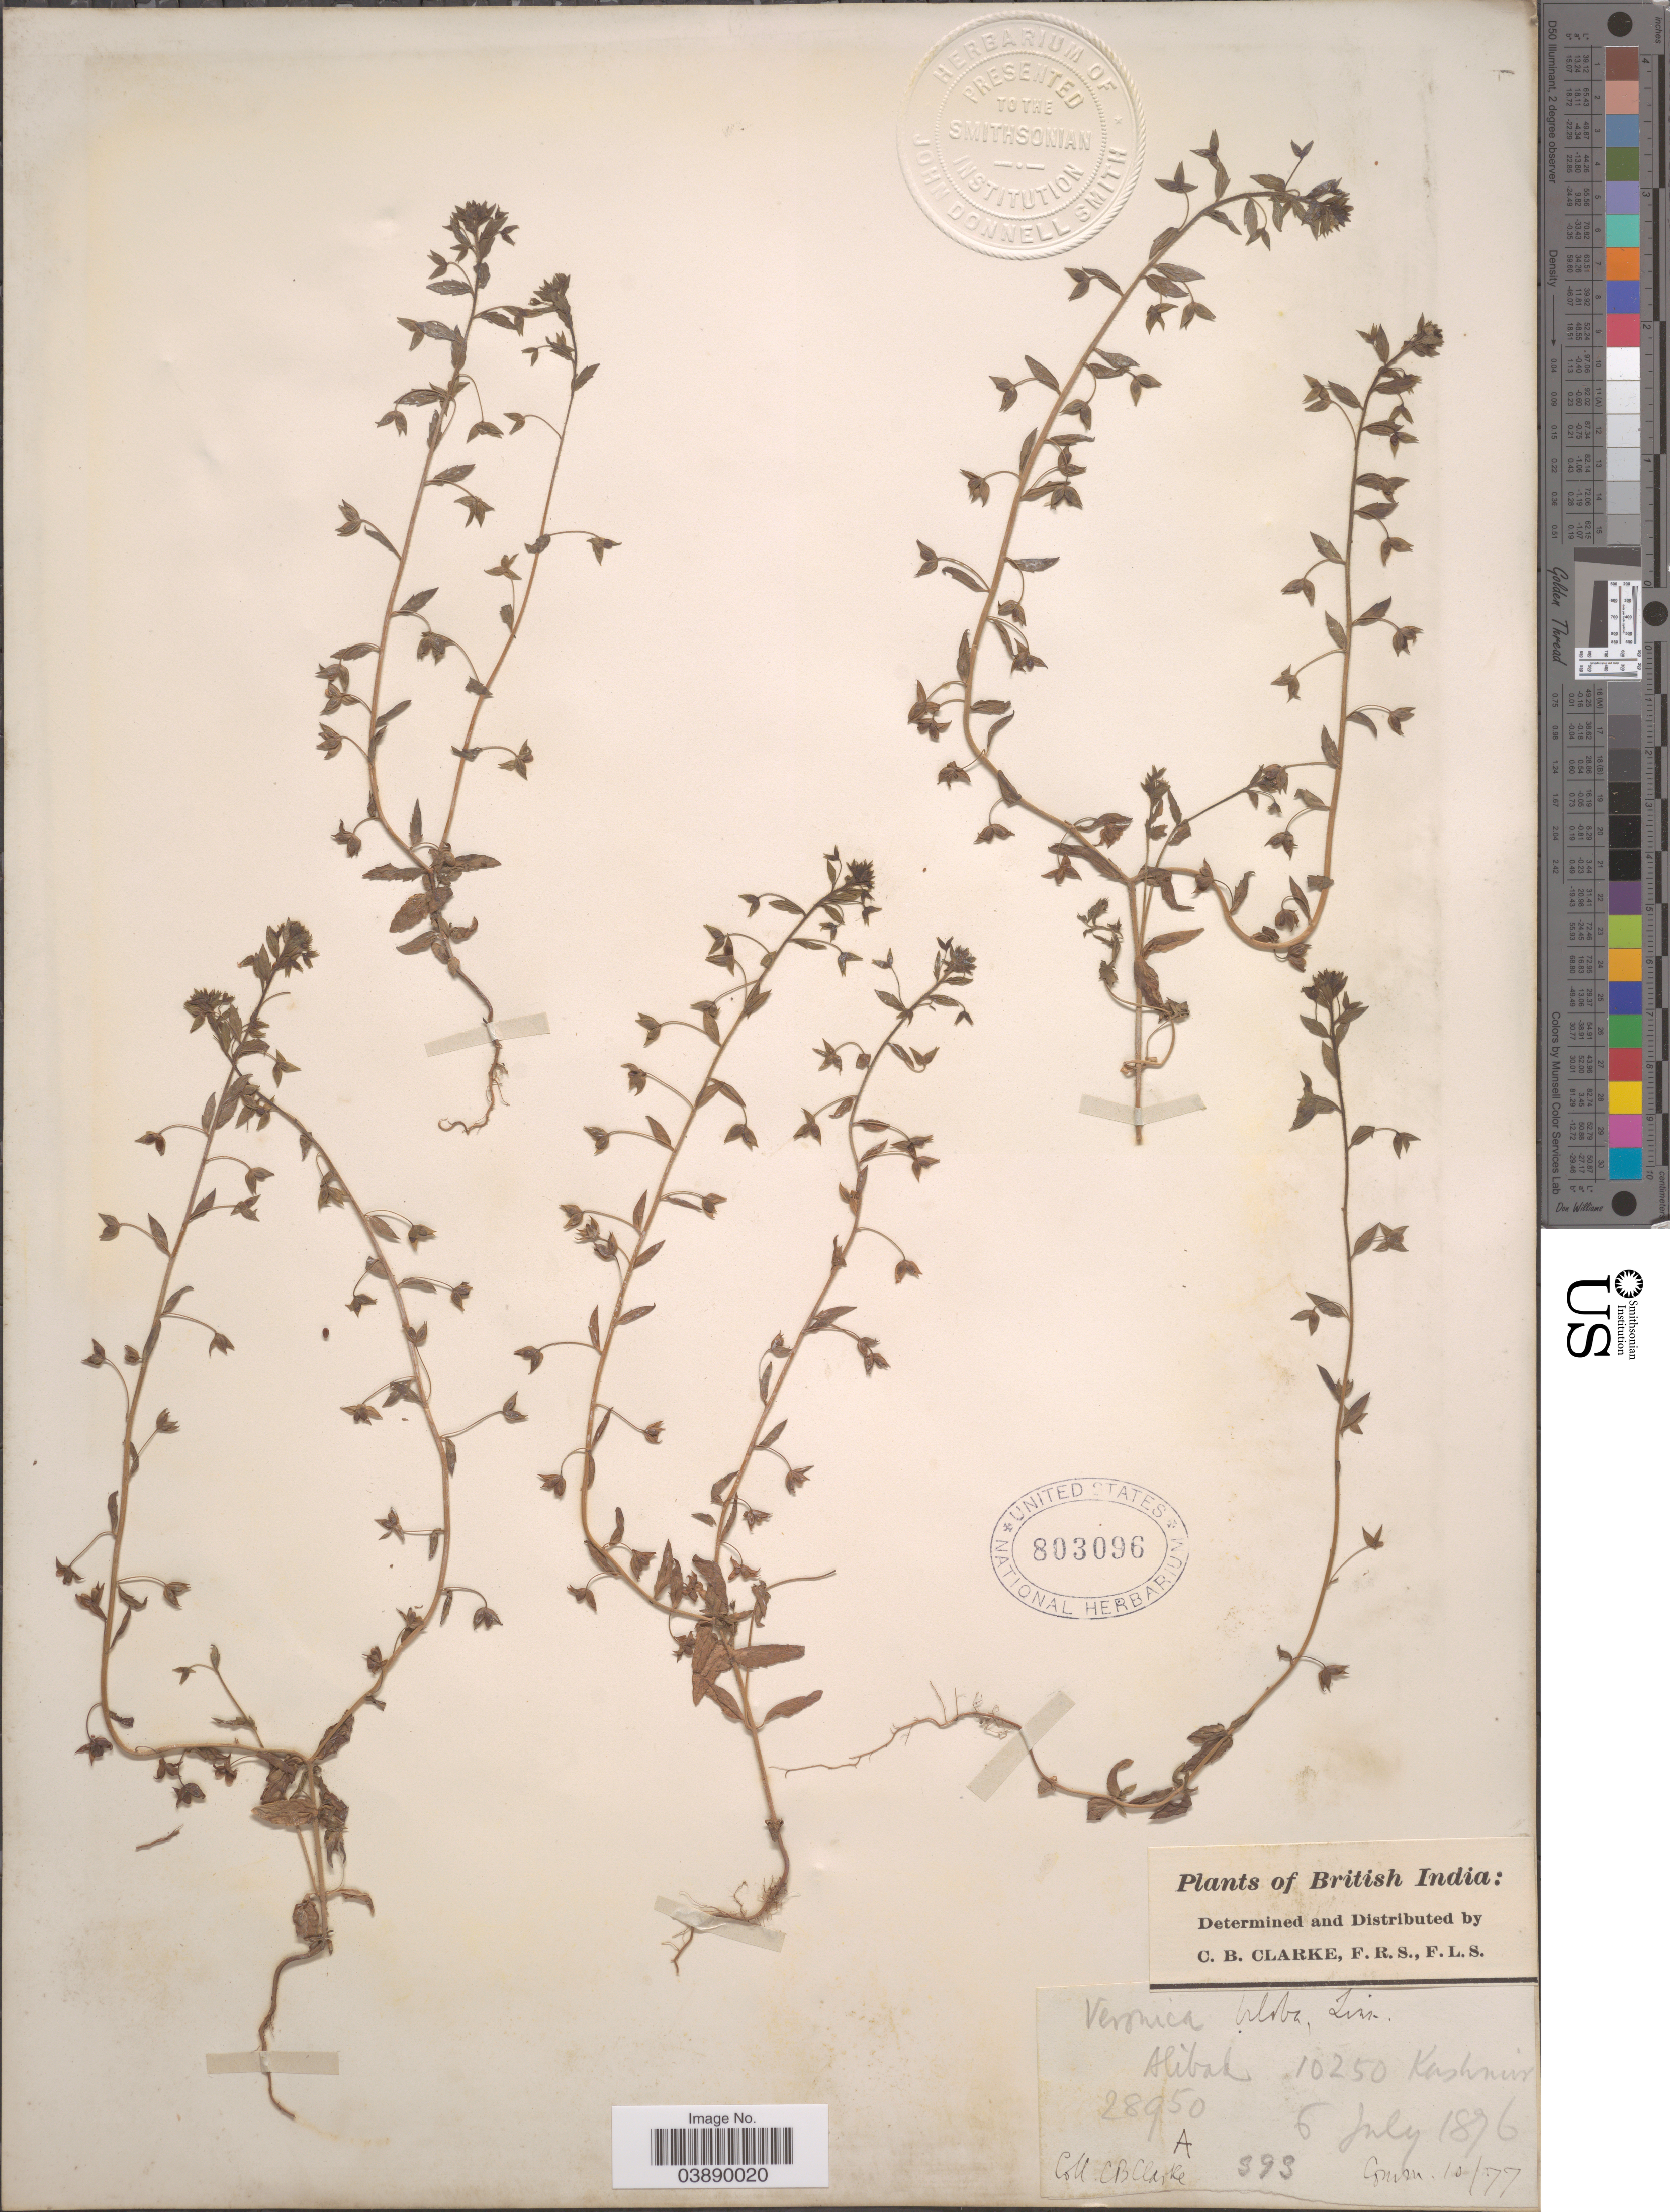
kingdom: Plantae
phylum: Tracheophyta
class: Magnoliopsida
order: Lamiales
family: Plantaginaceae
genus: Veronica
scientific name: Veronica biloba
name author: Schreb. ex L.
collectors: C. B. Clarke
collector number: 28950A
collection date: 1876-07-05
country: India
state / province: Jammu and Kashmir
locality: British India. Alibak, Kashmir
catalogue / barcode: US 803096